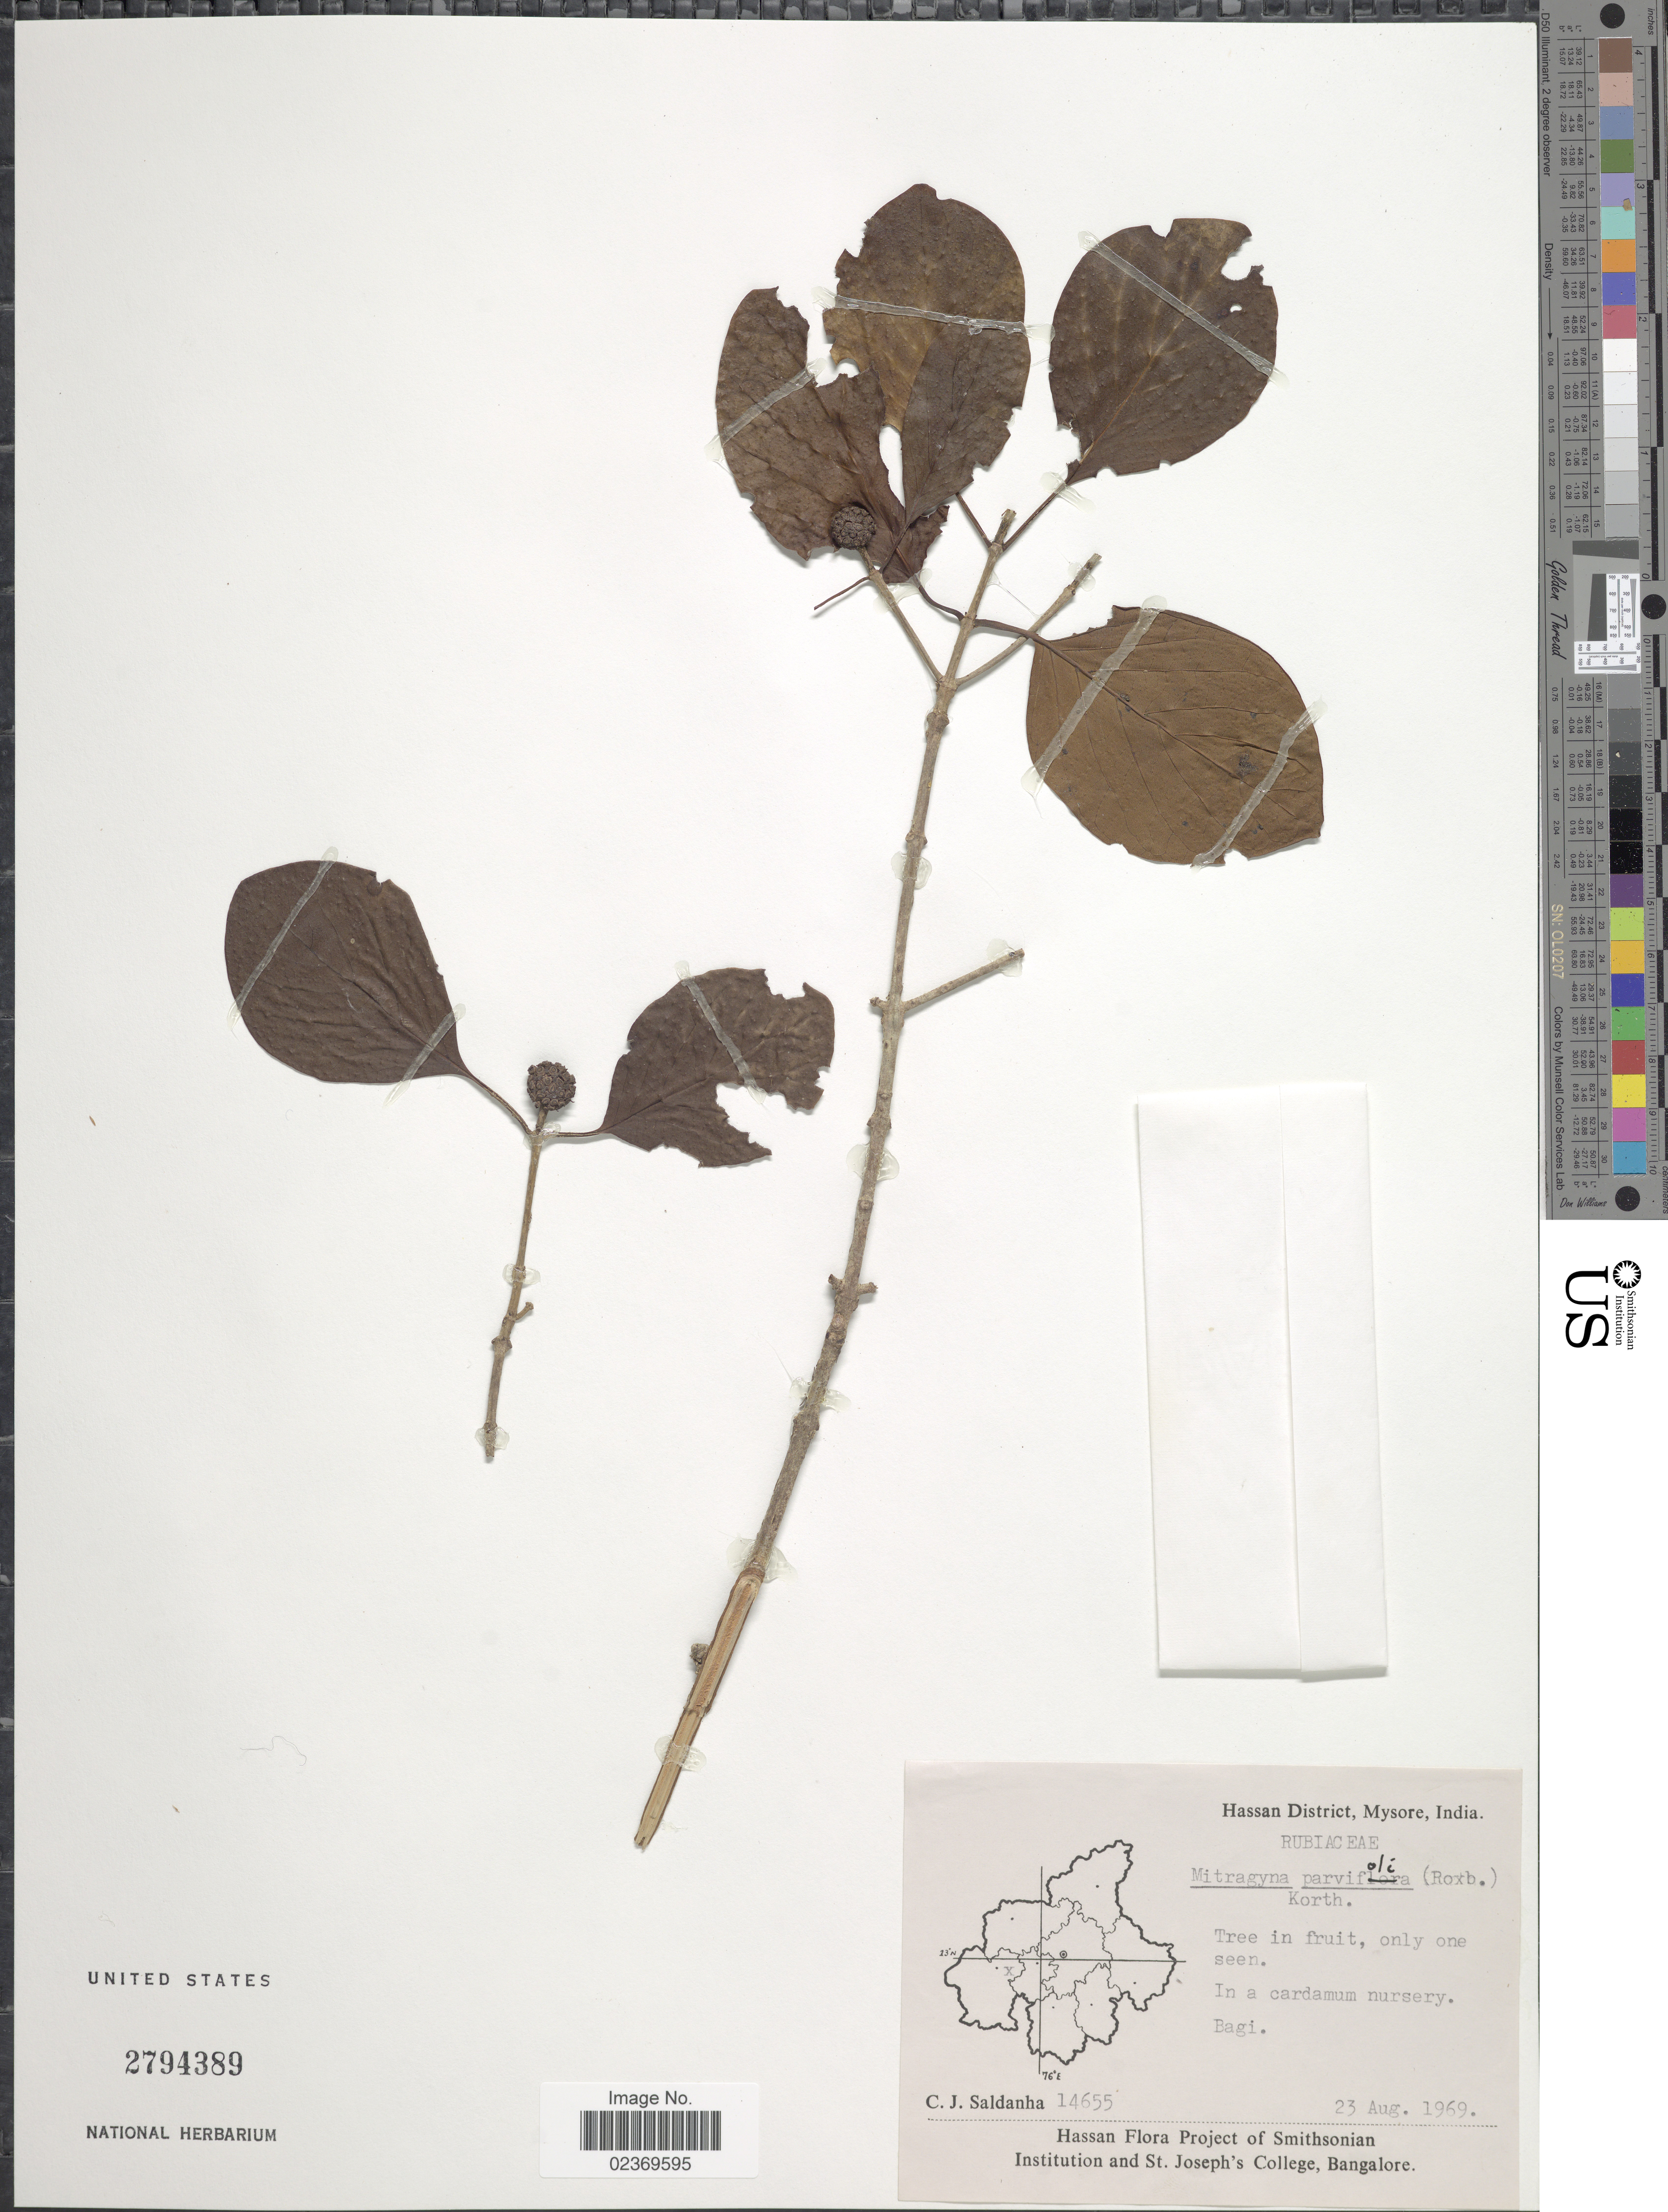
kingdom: Plantae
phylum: Tracheophyta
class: Magnoliopsida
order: Gentianales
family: Rubiaceae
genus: Mitragyna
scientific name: Mitragyna parvifolia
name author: (Roxb.) Korth.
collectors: C. J. Saldanha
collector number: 14655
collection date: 1969-08-23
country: India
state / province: Karnataka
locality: Hassan District, Mysore, Bagi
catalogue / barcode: US 2794389